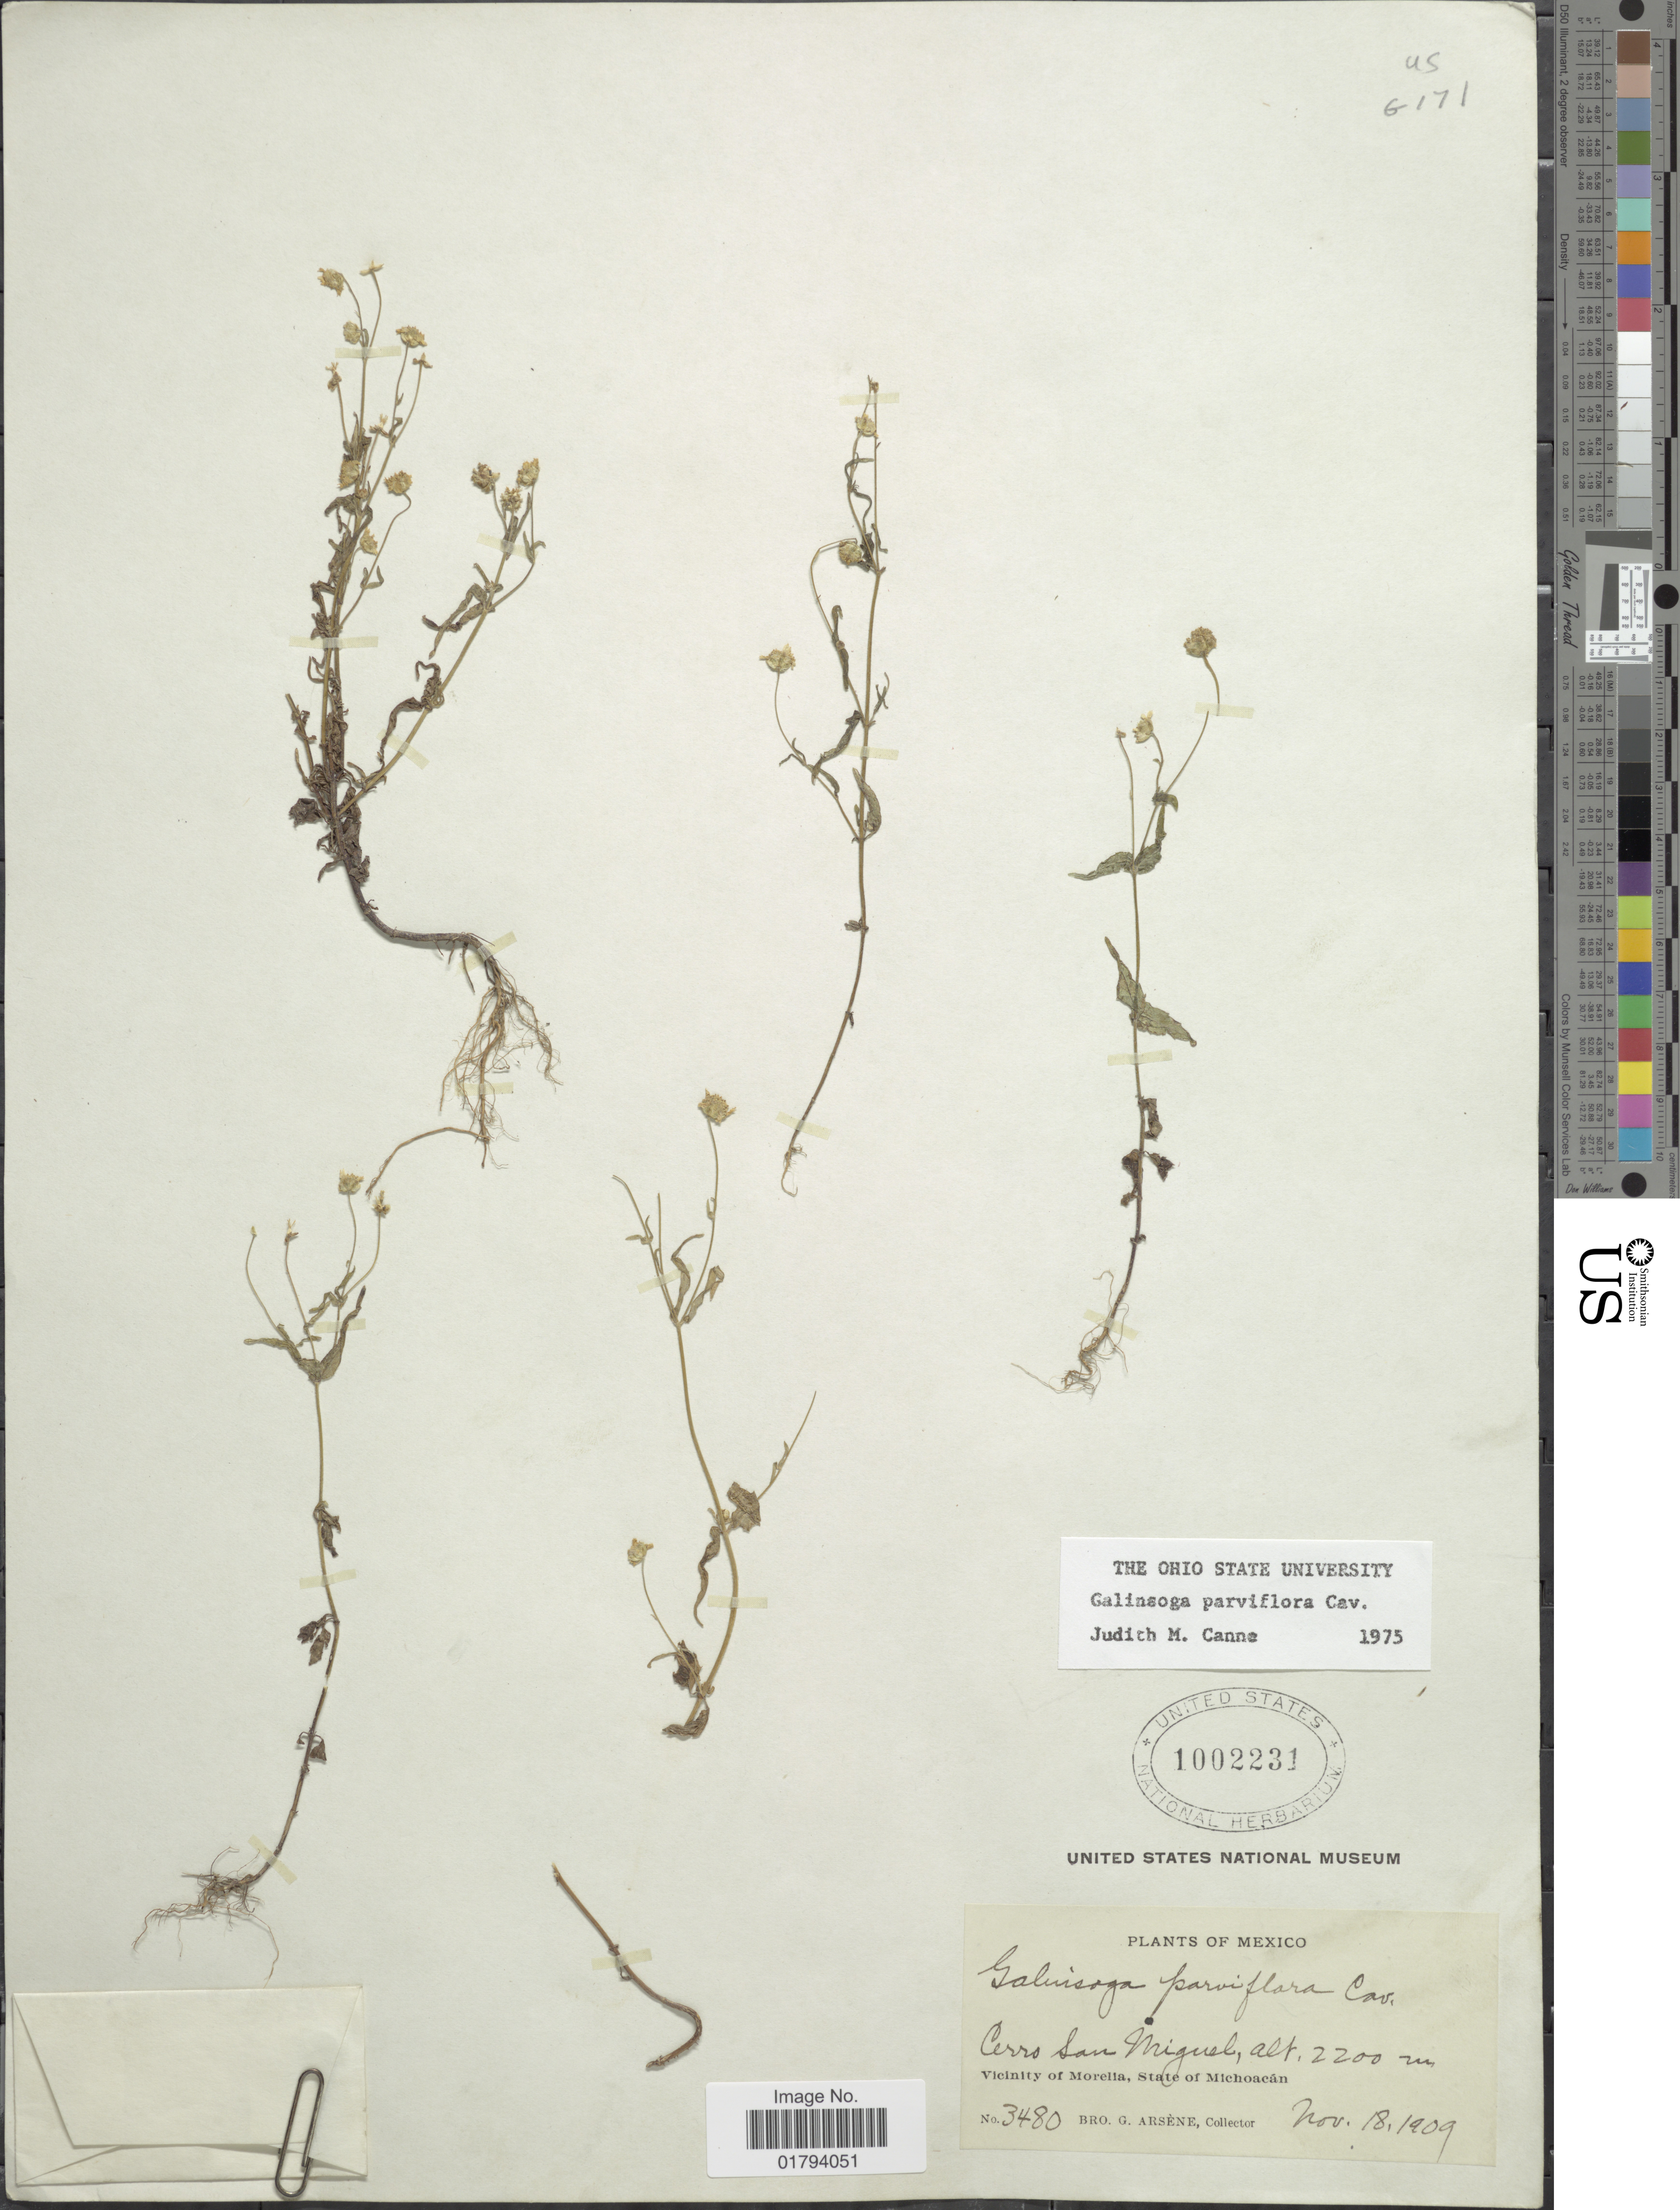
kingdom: Plantae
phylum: Tracheophyta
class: Magnoliopsida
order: Asterales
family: Asteraceae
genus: Galinsoga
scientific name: Galinsoga parviflora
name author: Cav.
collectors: Bro. G. Arsène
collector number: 3480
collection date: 1909-11-18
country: Mexico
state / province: Michoacán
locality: Vicinity of Moreliam Cerro San Miguel.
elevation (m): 2200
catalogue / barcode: US 1002231